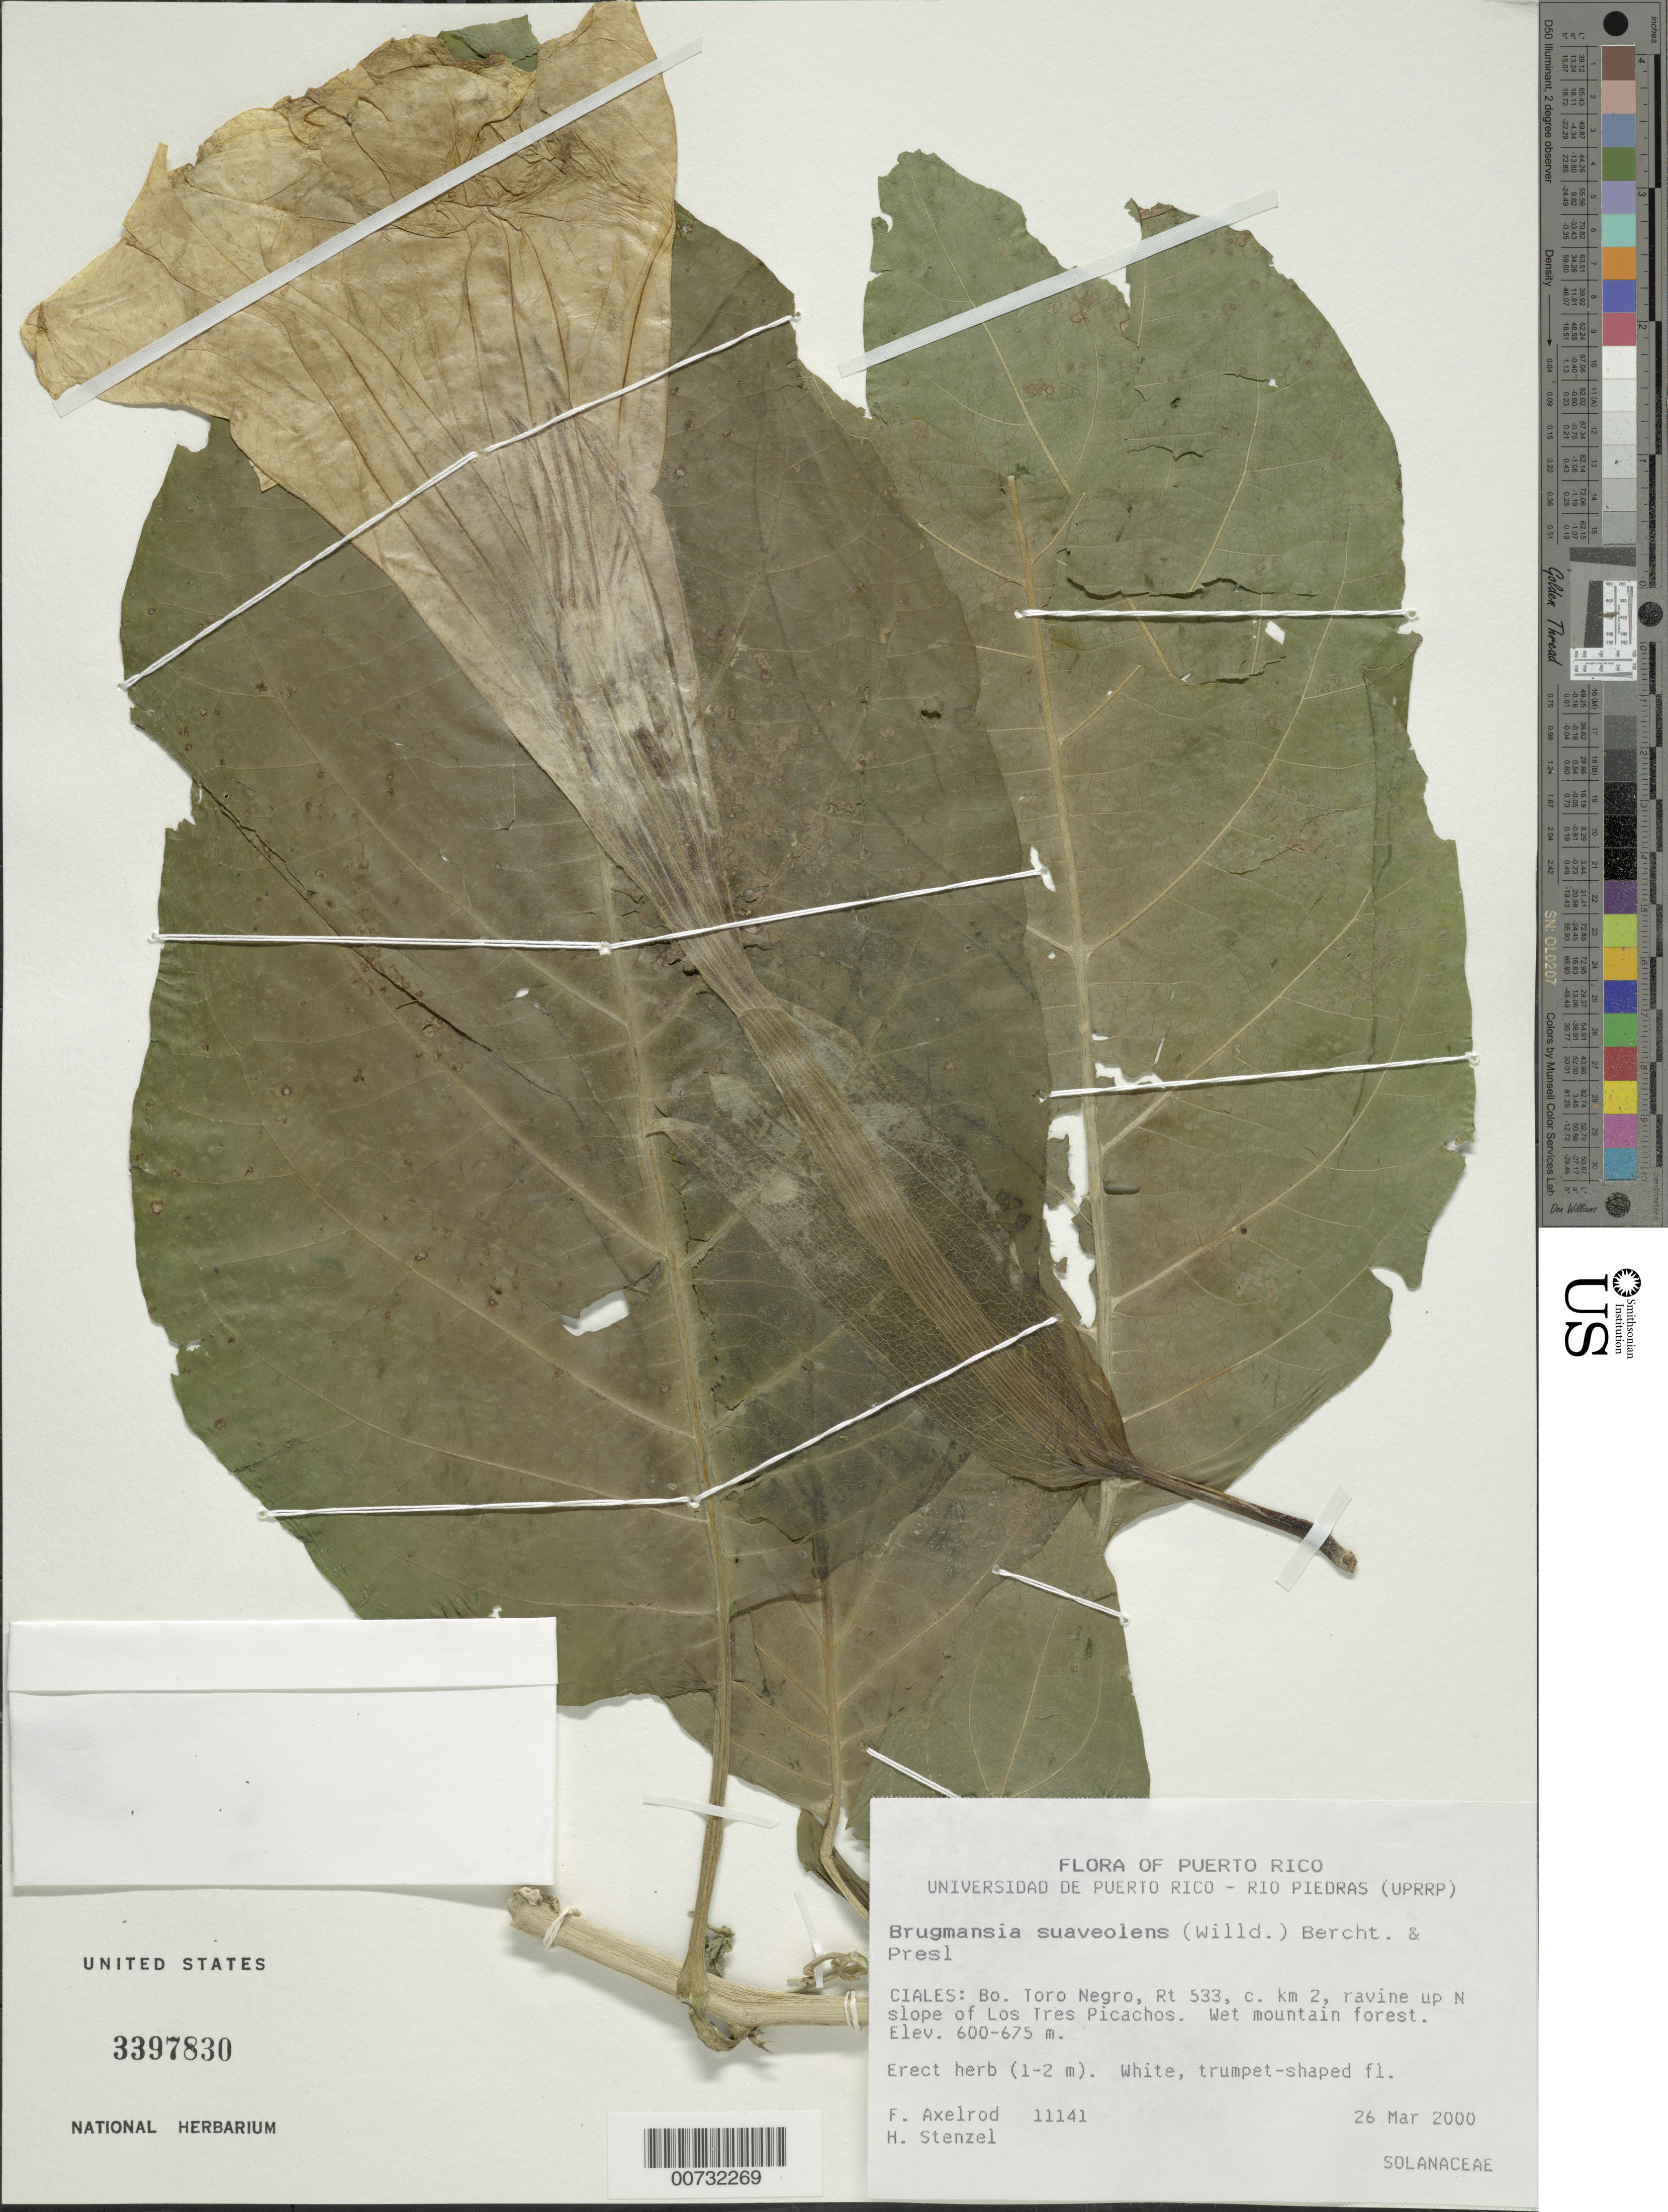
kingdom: Plantae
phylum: Tracheophyta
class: Magnoliopsida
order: Solanales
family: Solanaceae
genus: Brugmansia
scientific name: Brugmansia suaveolens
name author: (Humb. & Bonpl. ex Willd.) Brecht. & J. Presl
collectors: F. S. Axelrod & H. Stenzel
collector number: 11141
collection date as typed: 26 Mar 2000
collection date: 2000-03-26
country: Puerto Rico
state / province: Ciales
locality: Ciales: Bo. Toro Negro, Rte 533, c. km 2, ravine up N slope of Los Tres Picachos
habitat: Wet mountain forest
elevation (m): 600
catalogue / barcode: US 3397830